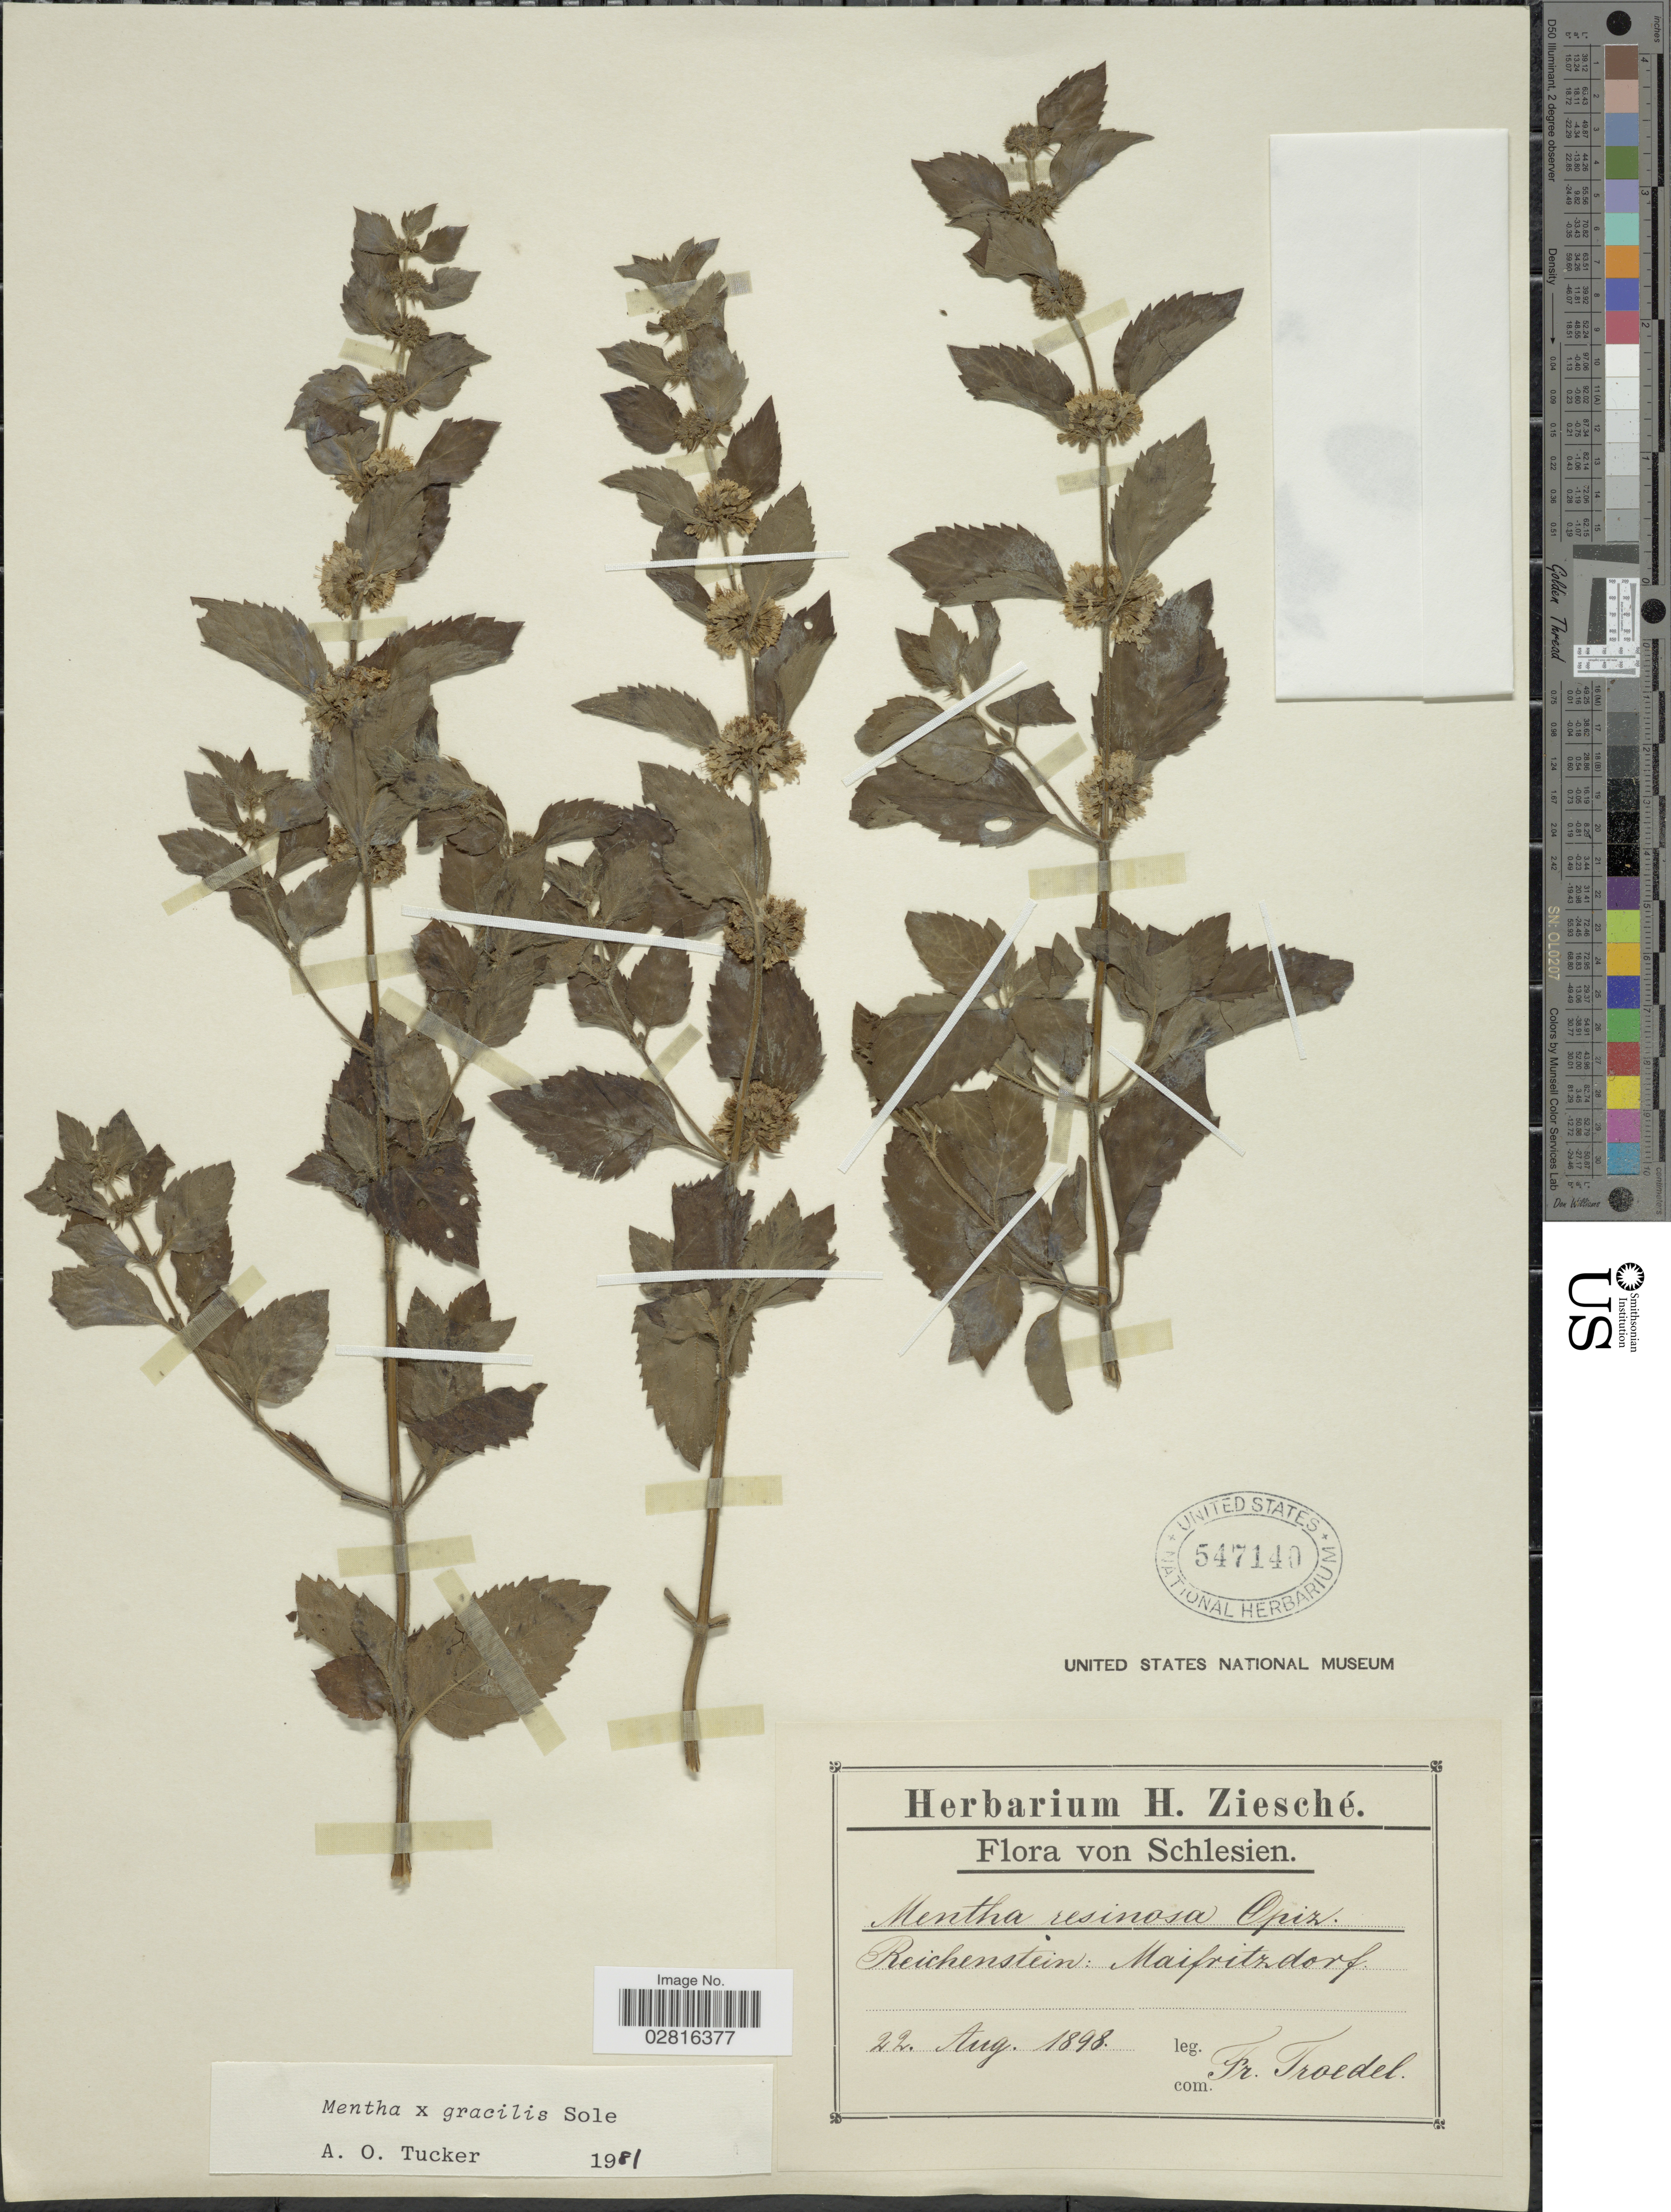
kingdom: Plantae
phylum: Tracheophyta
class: Magnoliopsida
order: Lamiales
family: Lamiaceae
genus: Mentha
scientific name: Mentha x gracilis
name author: Sole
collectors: -. Troedel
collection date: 1898-08-22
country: Germany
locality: Reichenstein: Maifritzdorf. Schlesien.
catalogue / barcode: US 547140